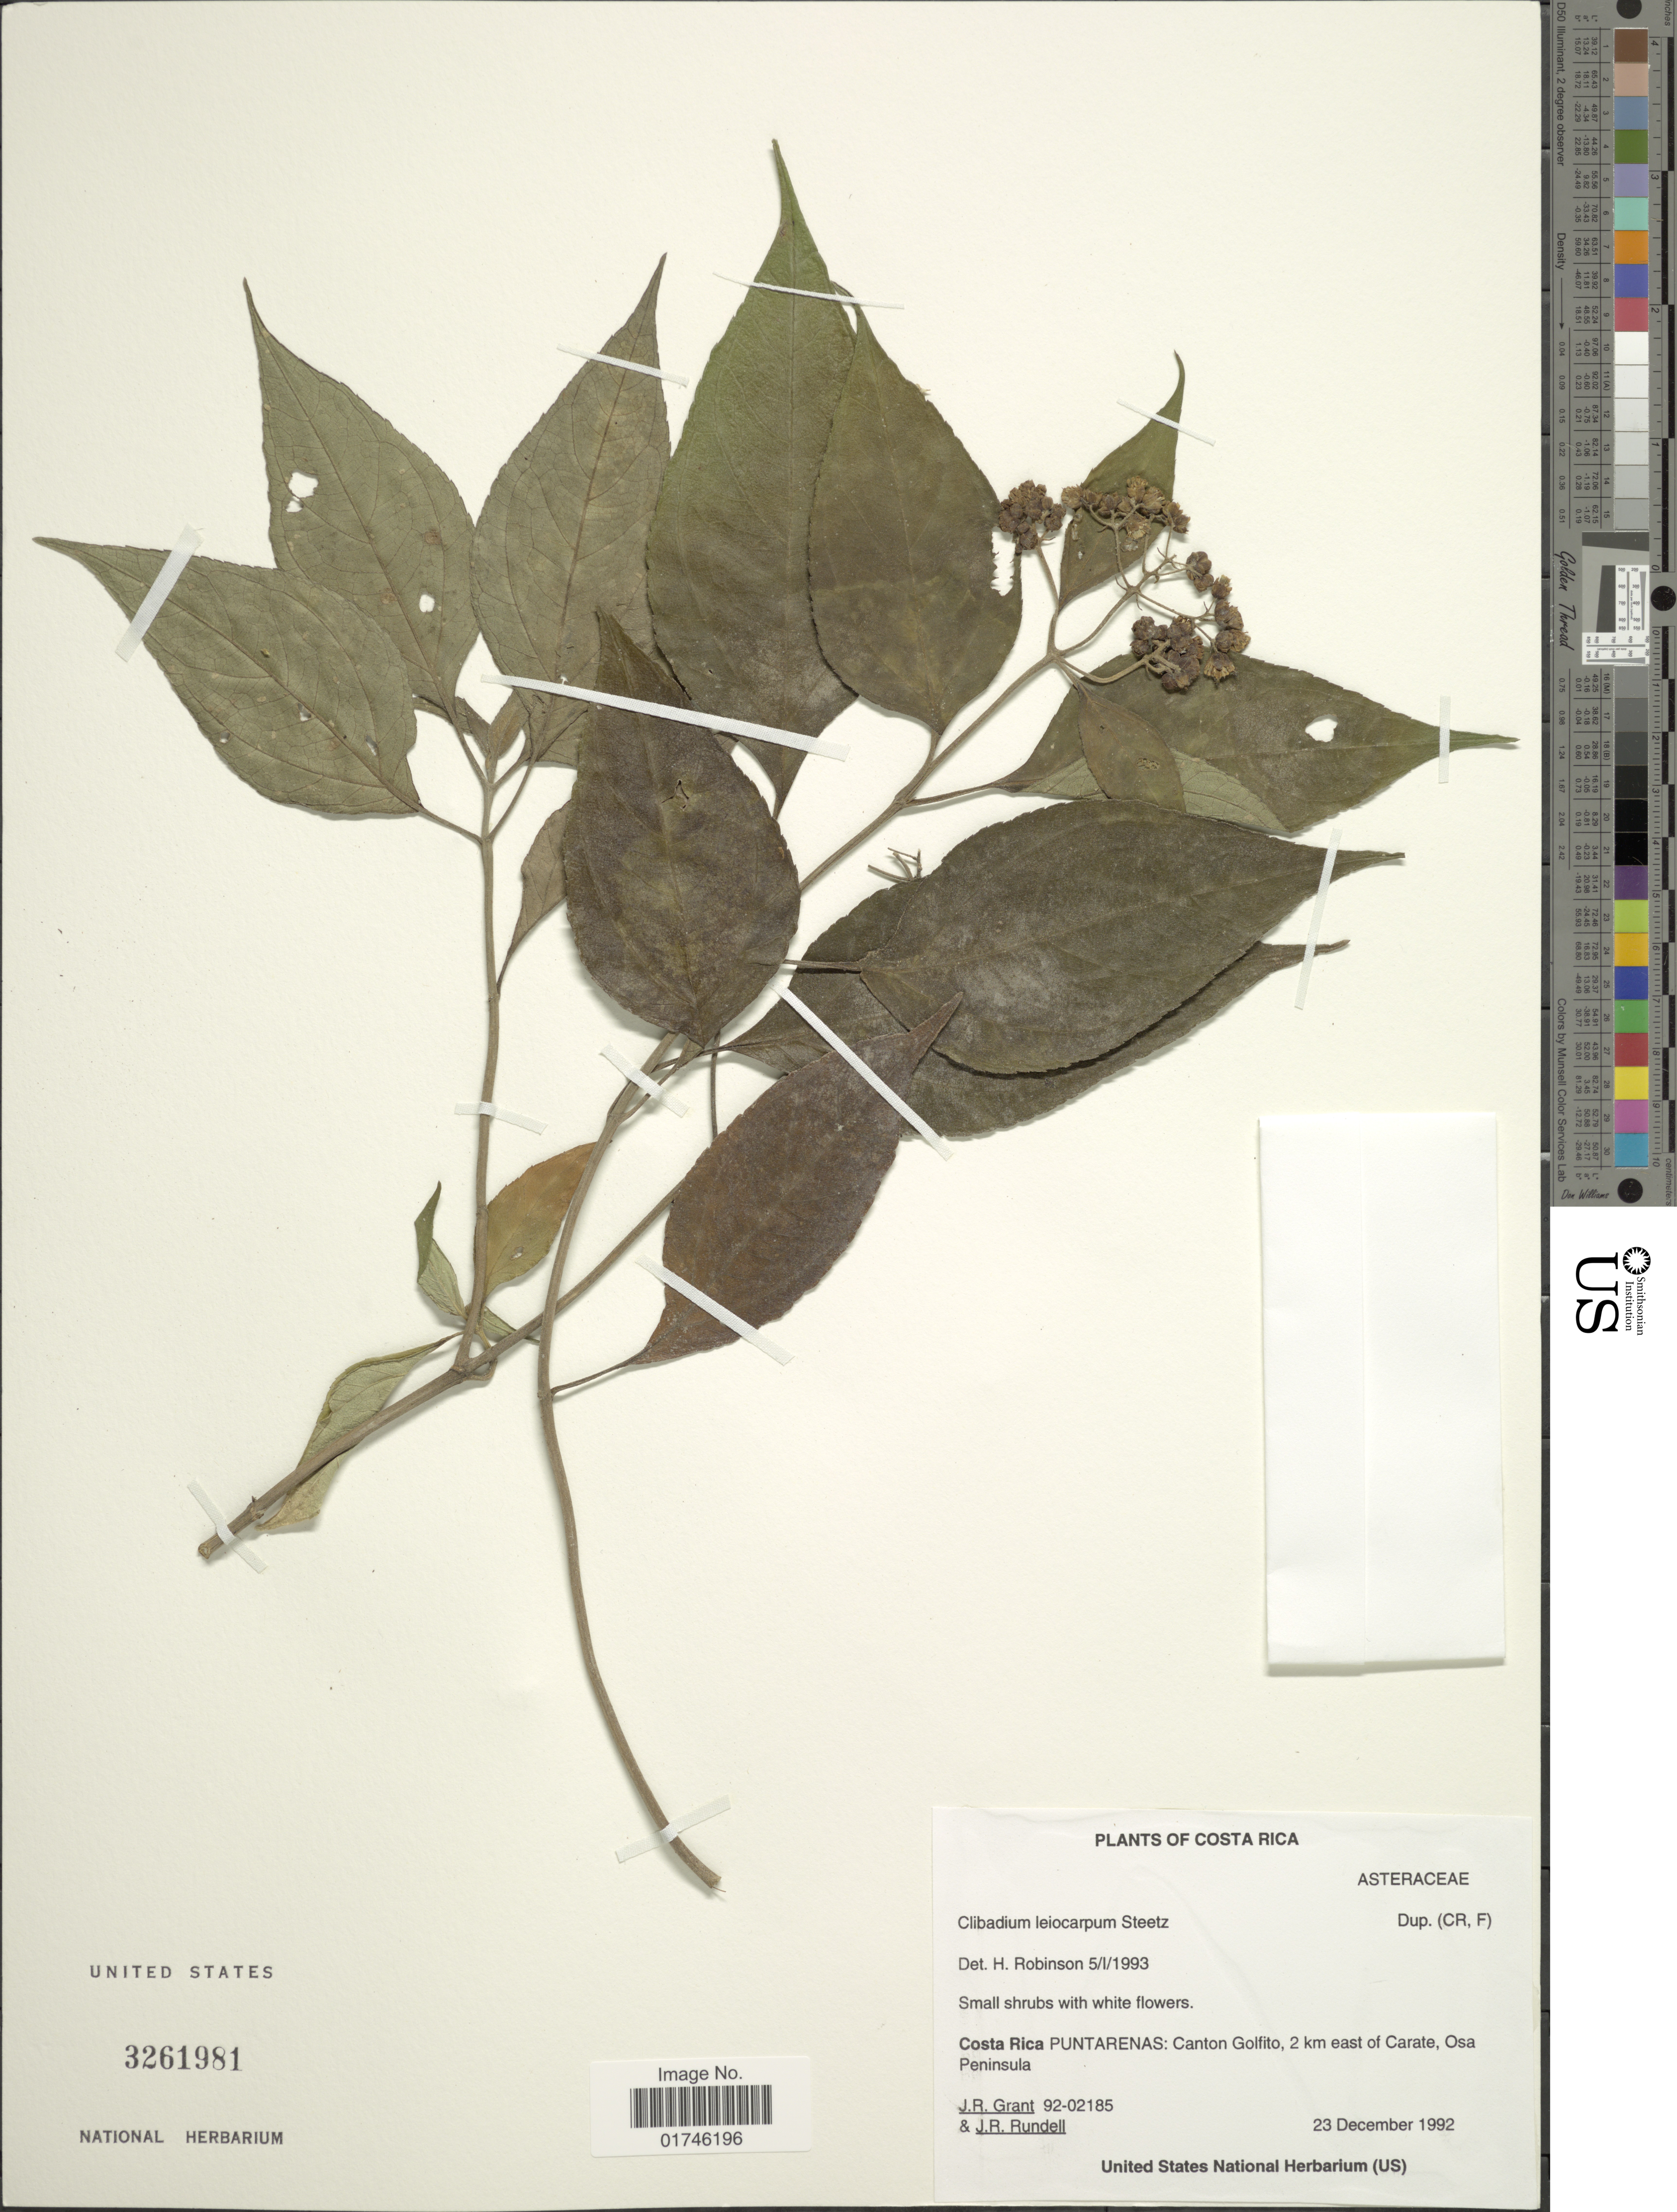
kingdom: Plantae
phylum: Tracheophyta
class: Magnoliopsida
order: Asterales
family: Asteraceae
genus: Clibadium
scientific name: Clibadium leiocarpum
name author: Steetz in Seem.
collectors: J. Grant & J. R. Rundell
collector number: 92-02185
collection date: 1992-12-23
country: Costa Rica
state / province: Puntarenas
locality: Costa Rica Puntarenas: Canton Golfito, 2 km east of Carate, Osa Peninsula.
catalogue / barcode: US 3261981